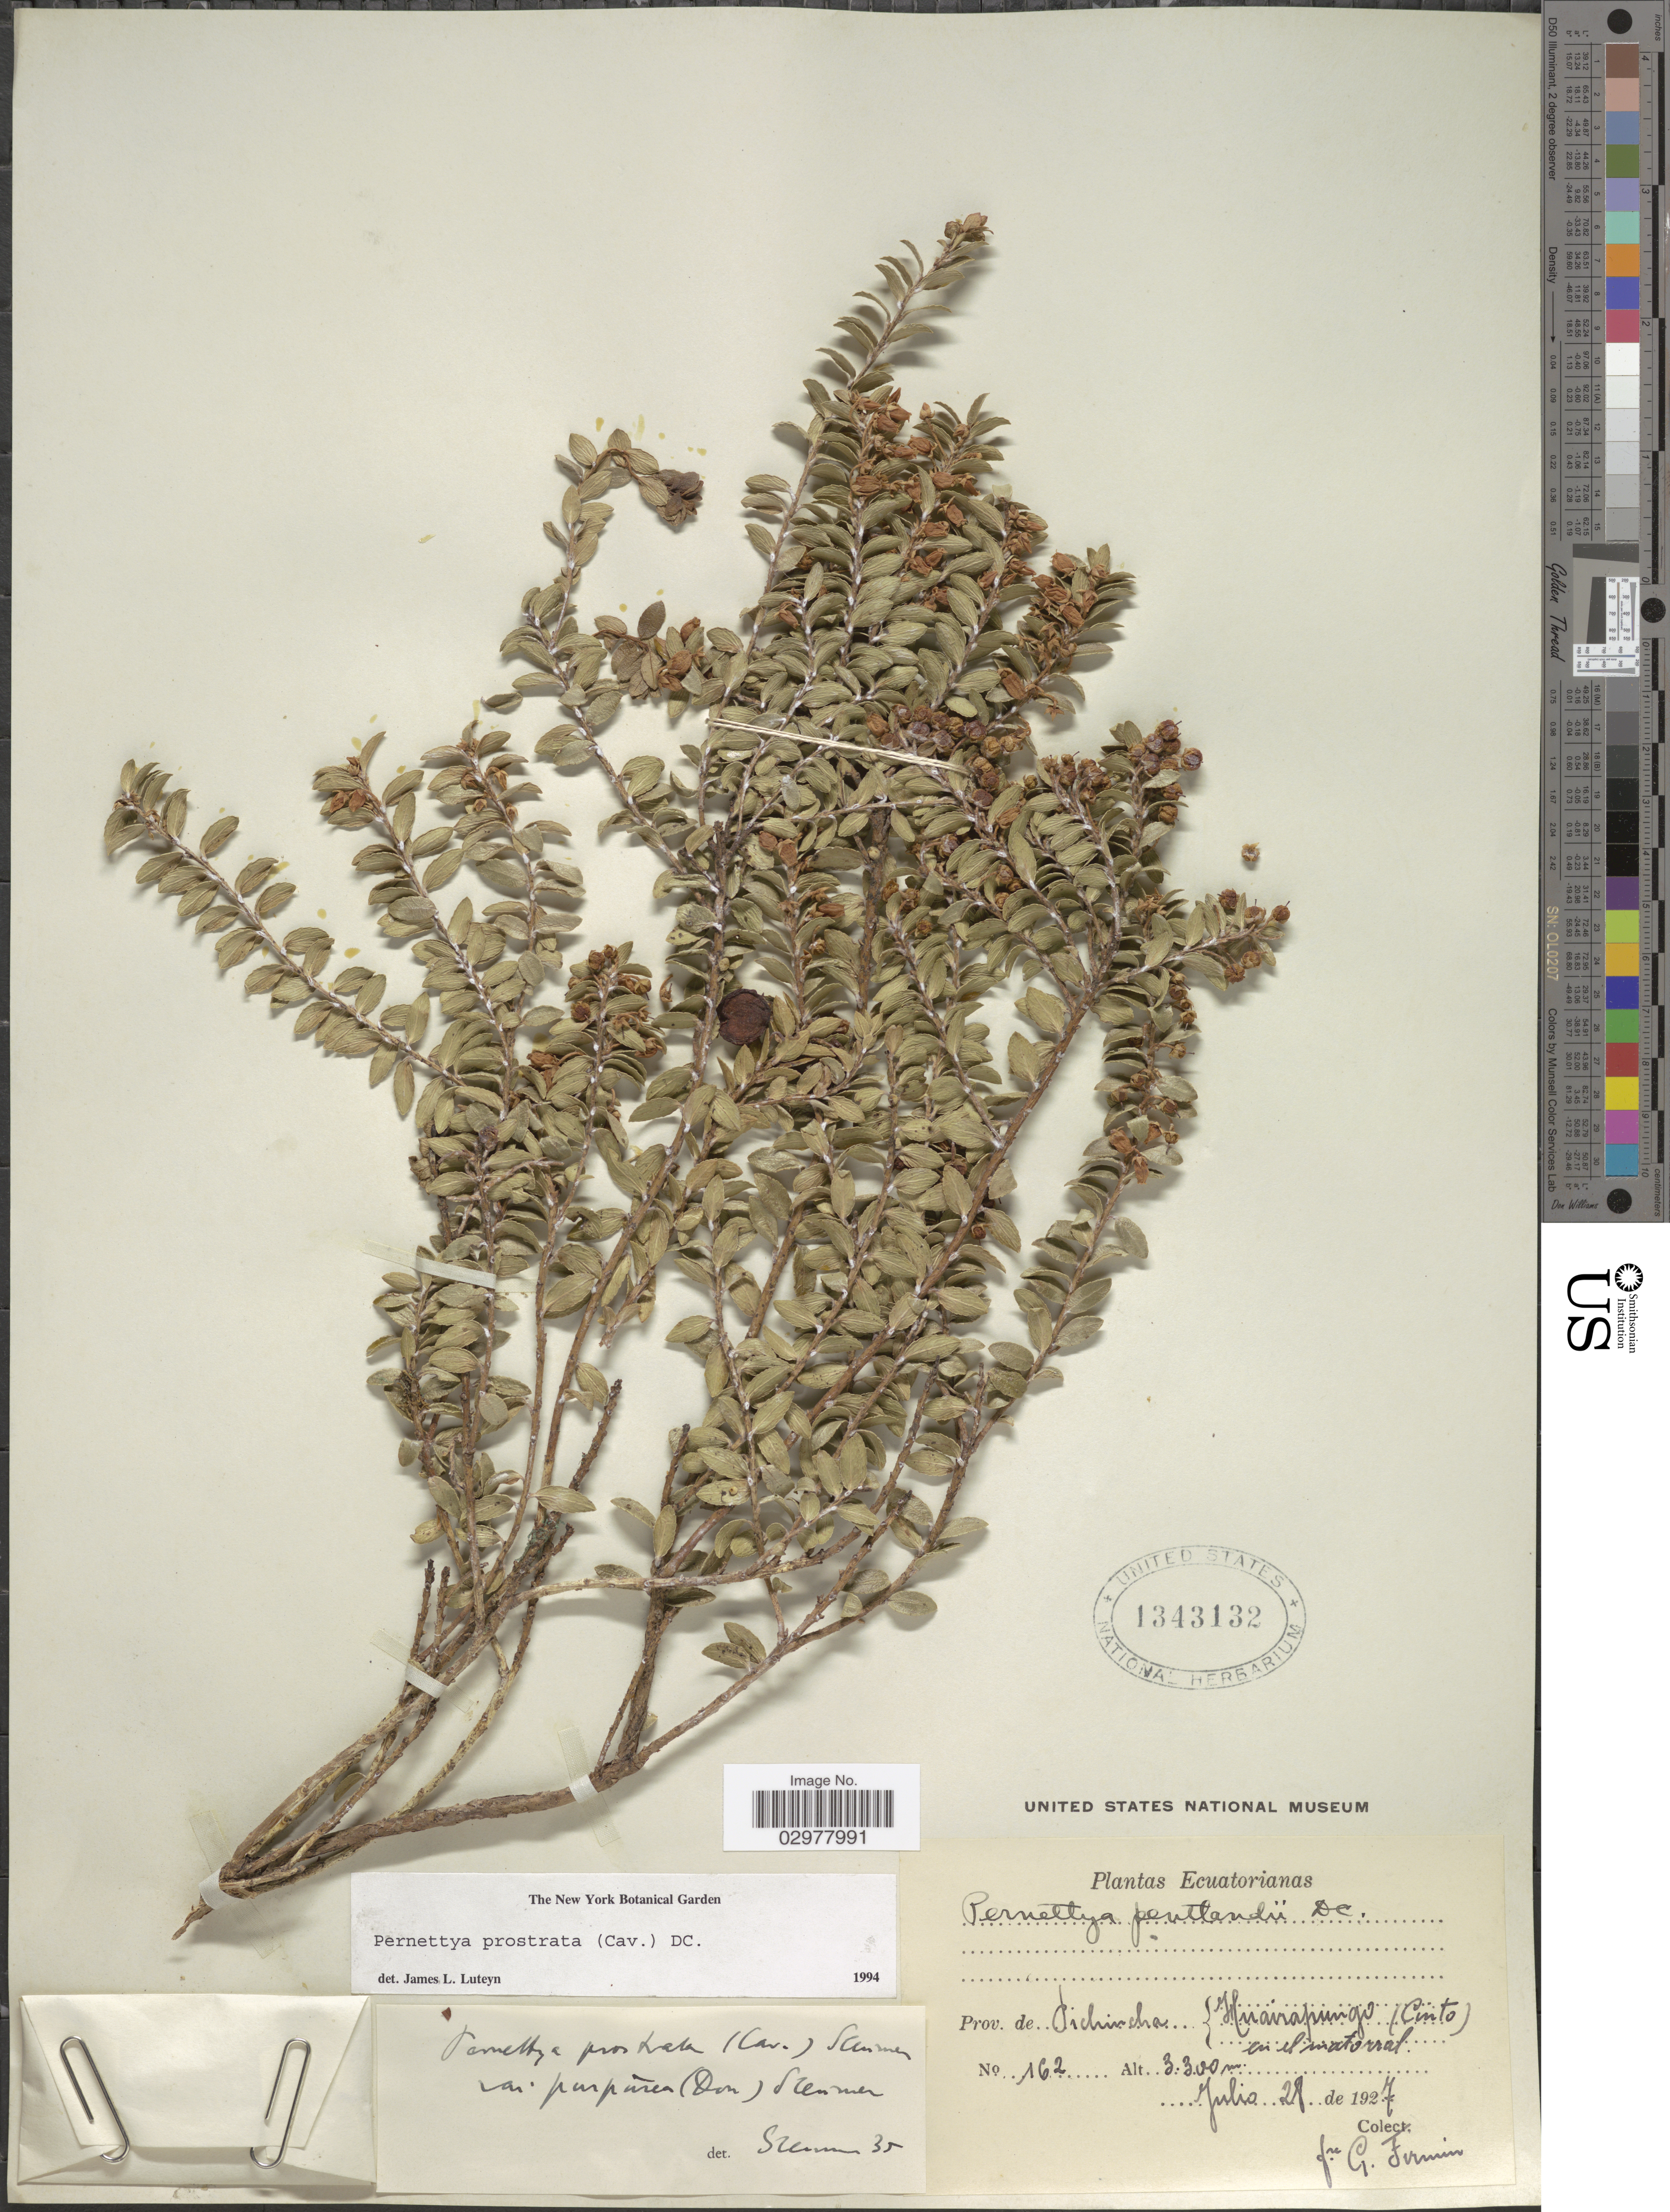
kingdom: Plantae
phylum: Tracheophyta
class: Magnoliopsida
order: Ericales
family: Ericaceae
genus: Pernettya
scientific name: Pernettya prostrata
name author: (Cav.) DC.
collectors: F. Firmin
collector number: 162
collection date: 1927-07-28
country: Ecuador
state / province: Pichincha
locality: Huairapungo (Cinto) en el matorral.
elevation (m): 3300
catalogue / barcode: US 1343132